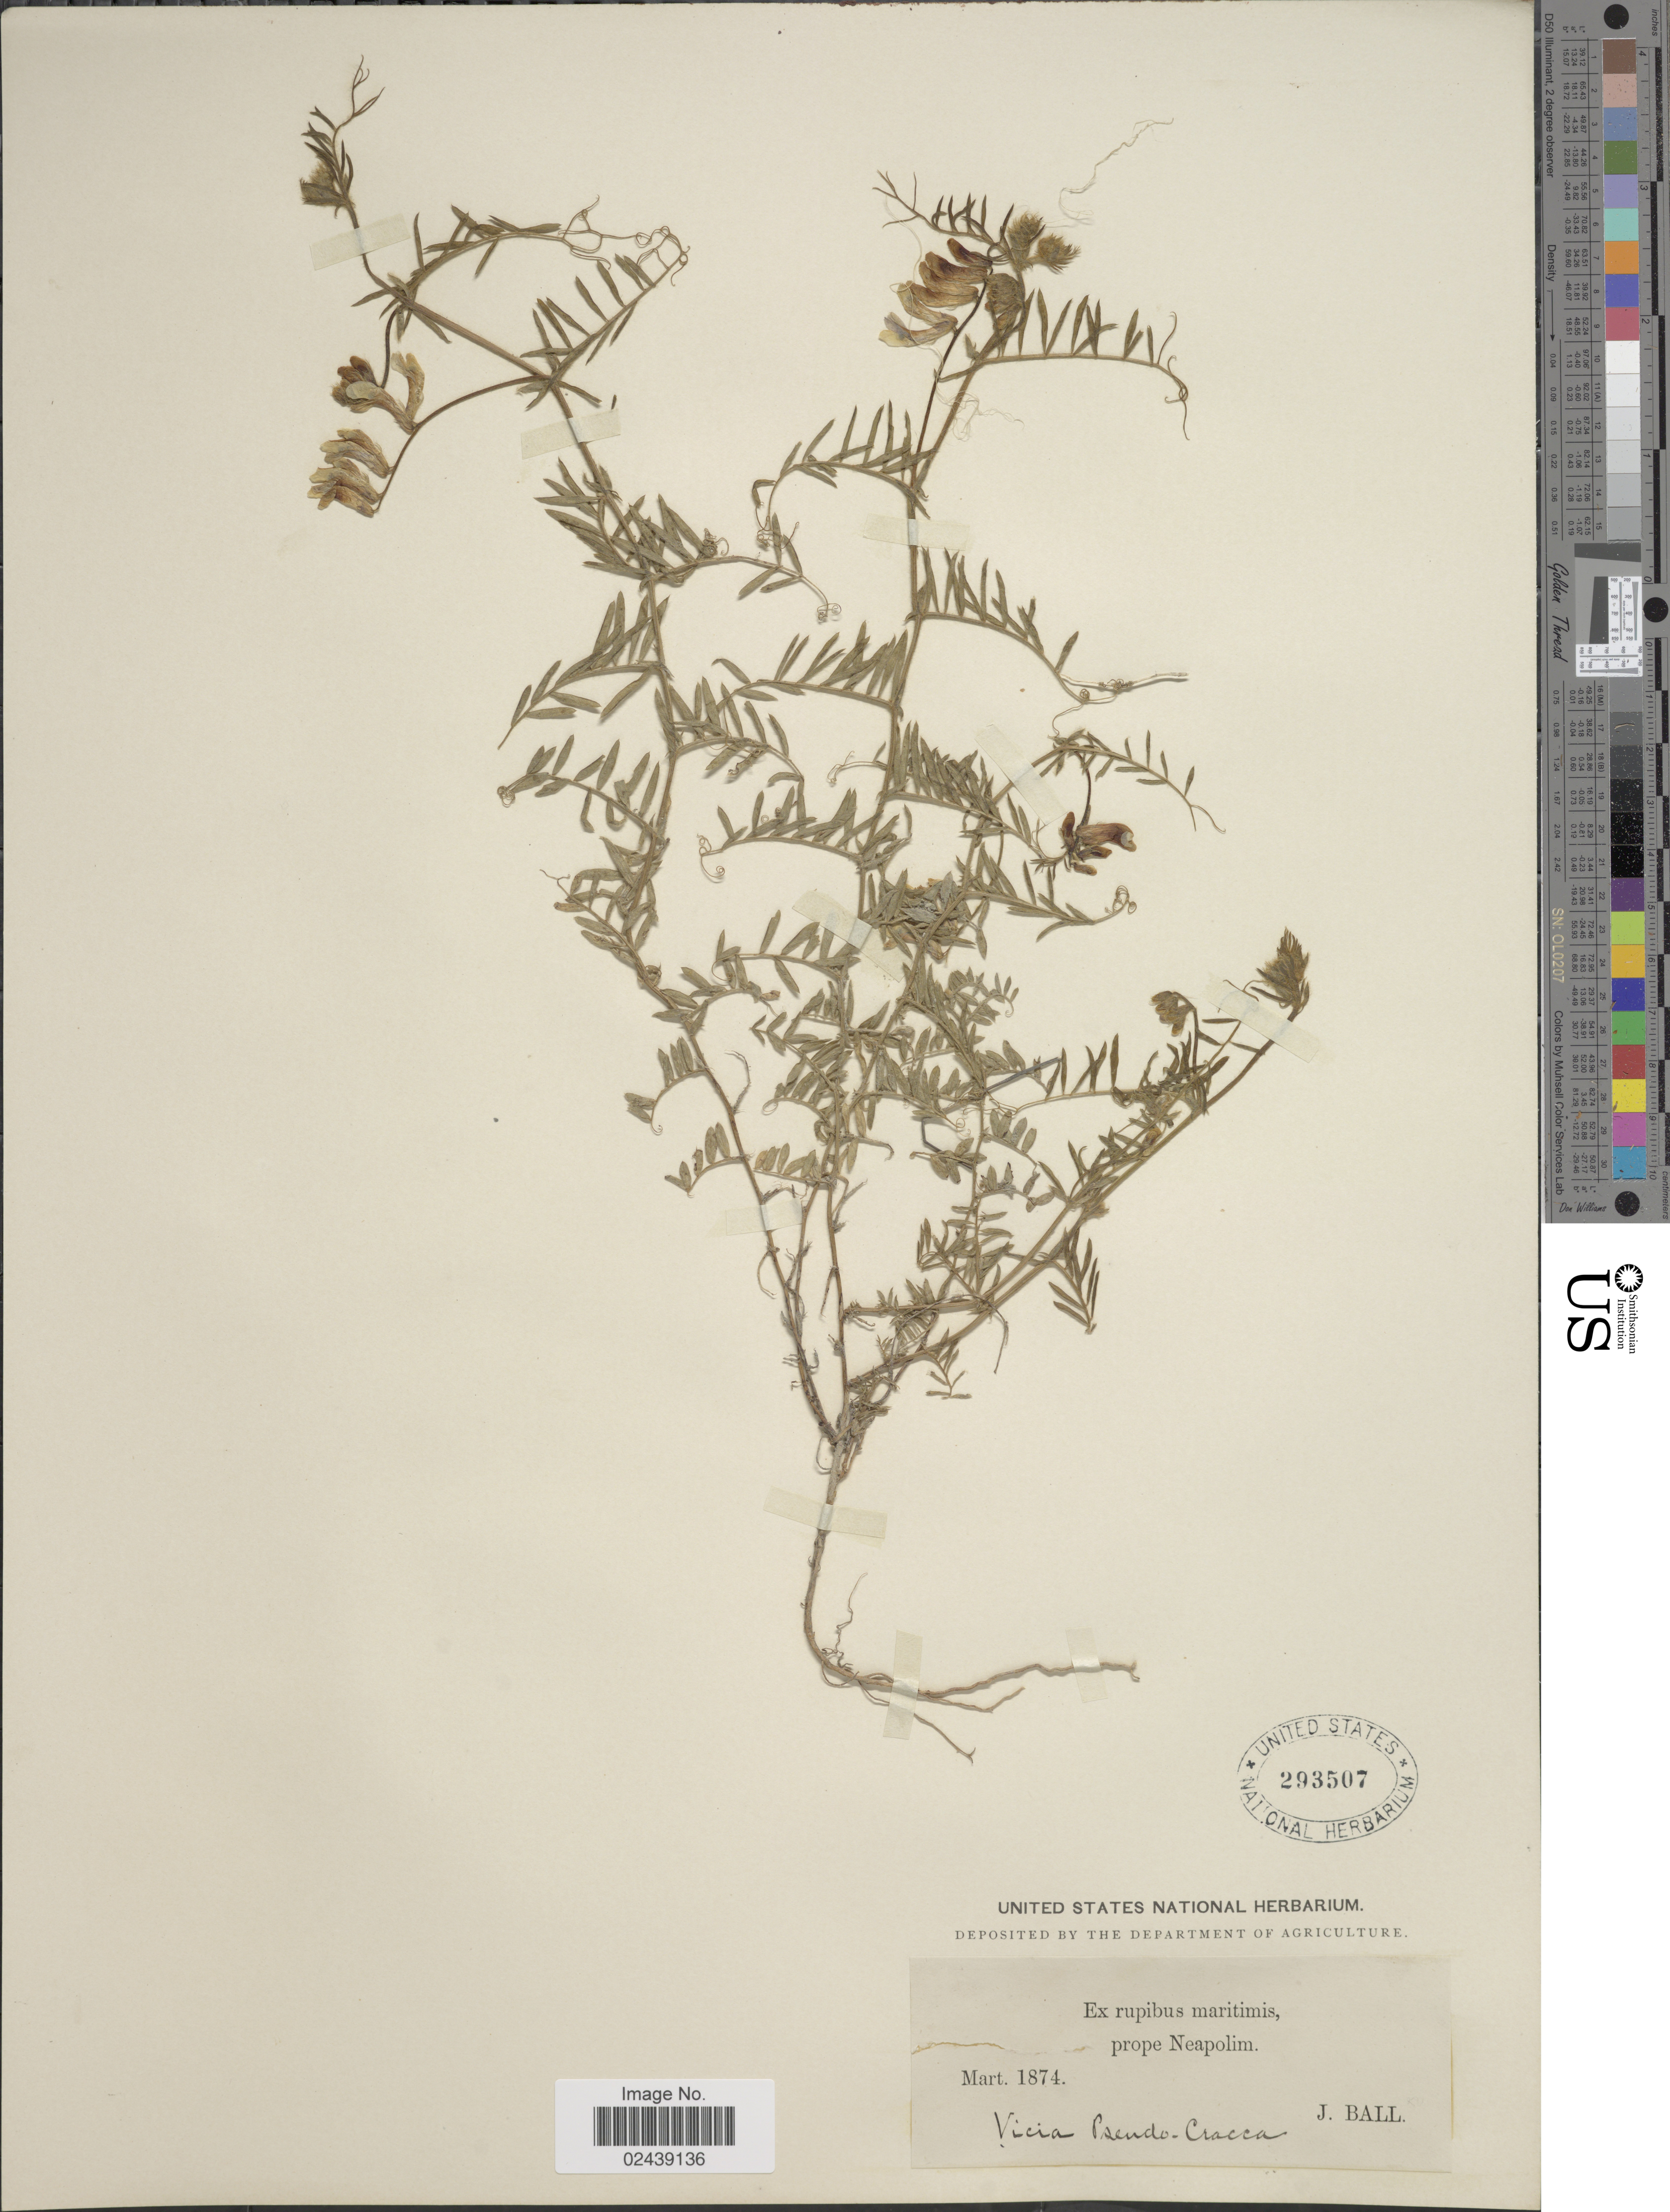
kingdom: Plantae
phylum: Tracheophyta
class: Magnoliopsida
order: Fabales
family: Fabaceae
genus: Vicia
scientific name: Vicia pseudocracca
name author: Bertol.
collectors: J. Ball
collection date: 1874-03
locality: Rupibus maritimis, prope Neapolim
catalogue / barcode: US 293507